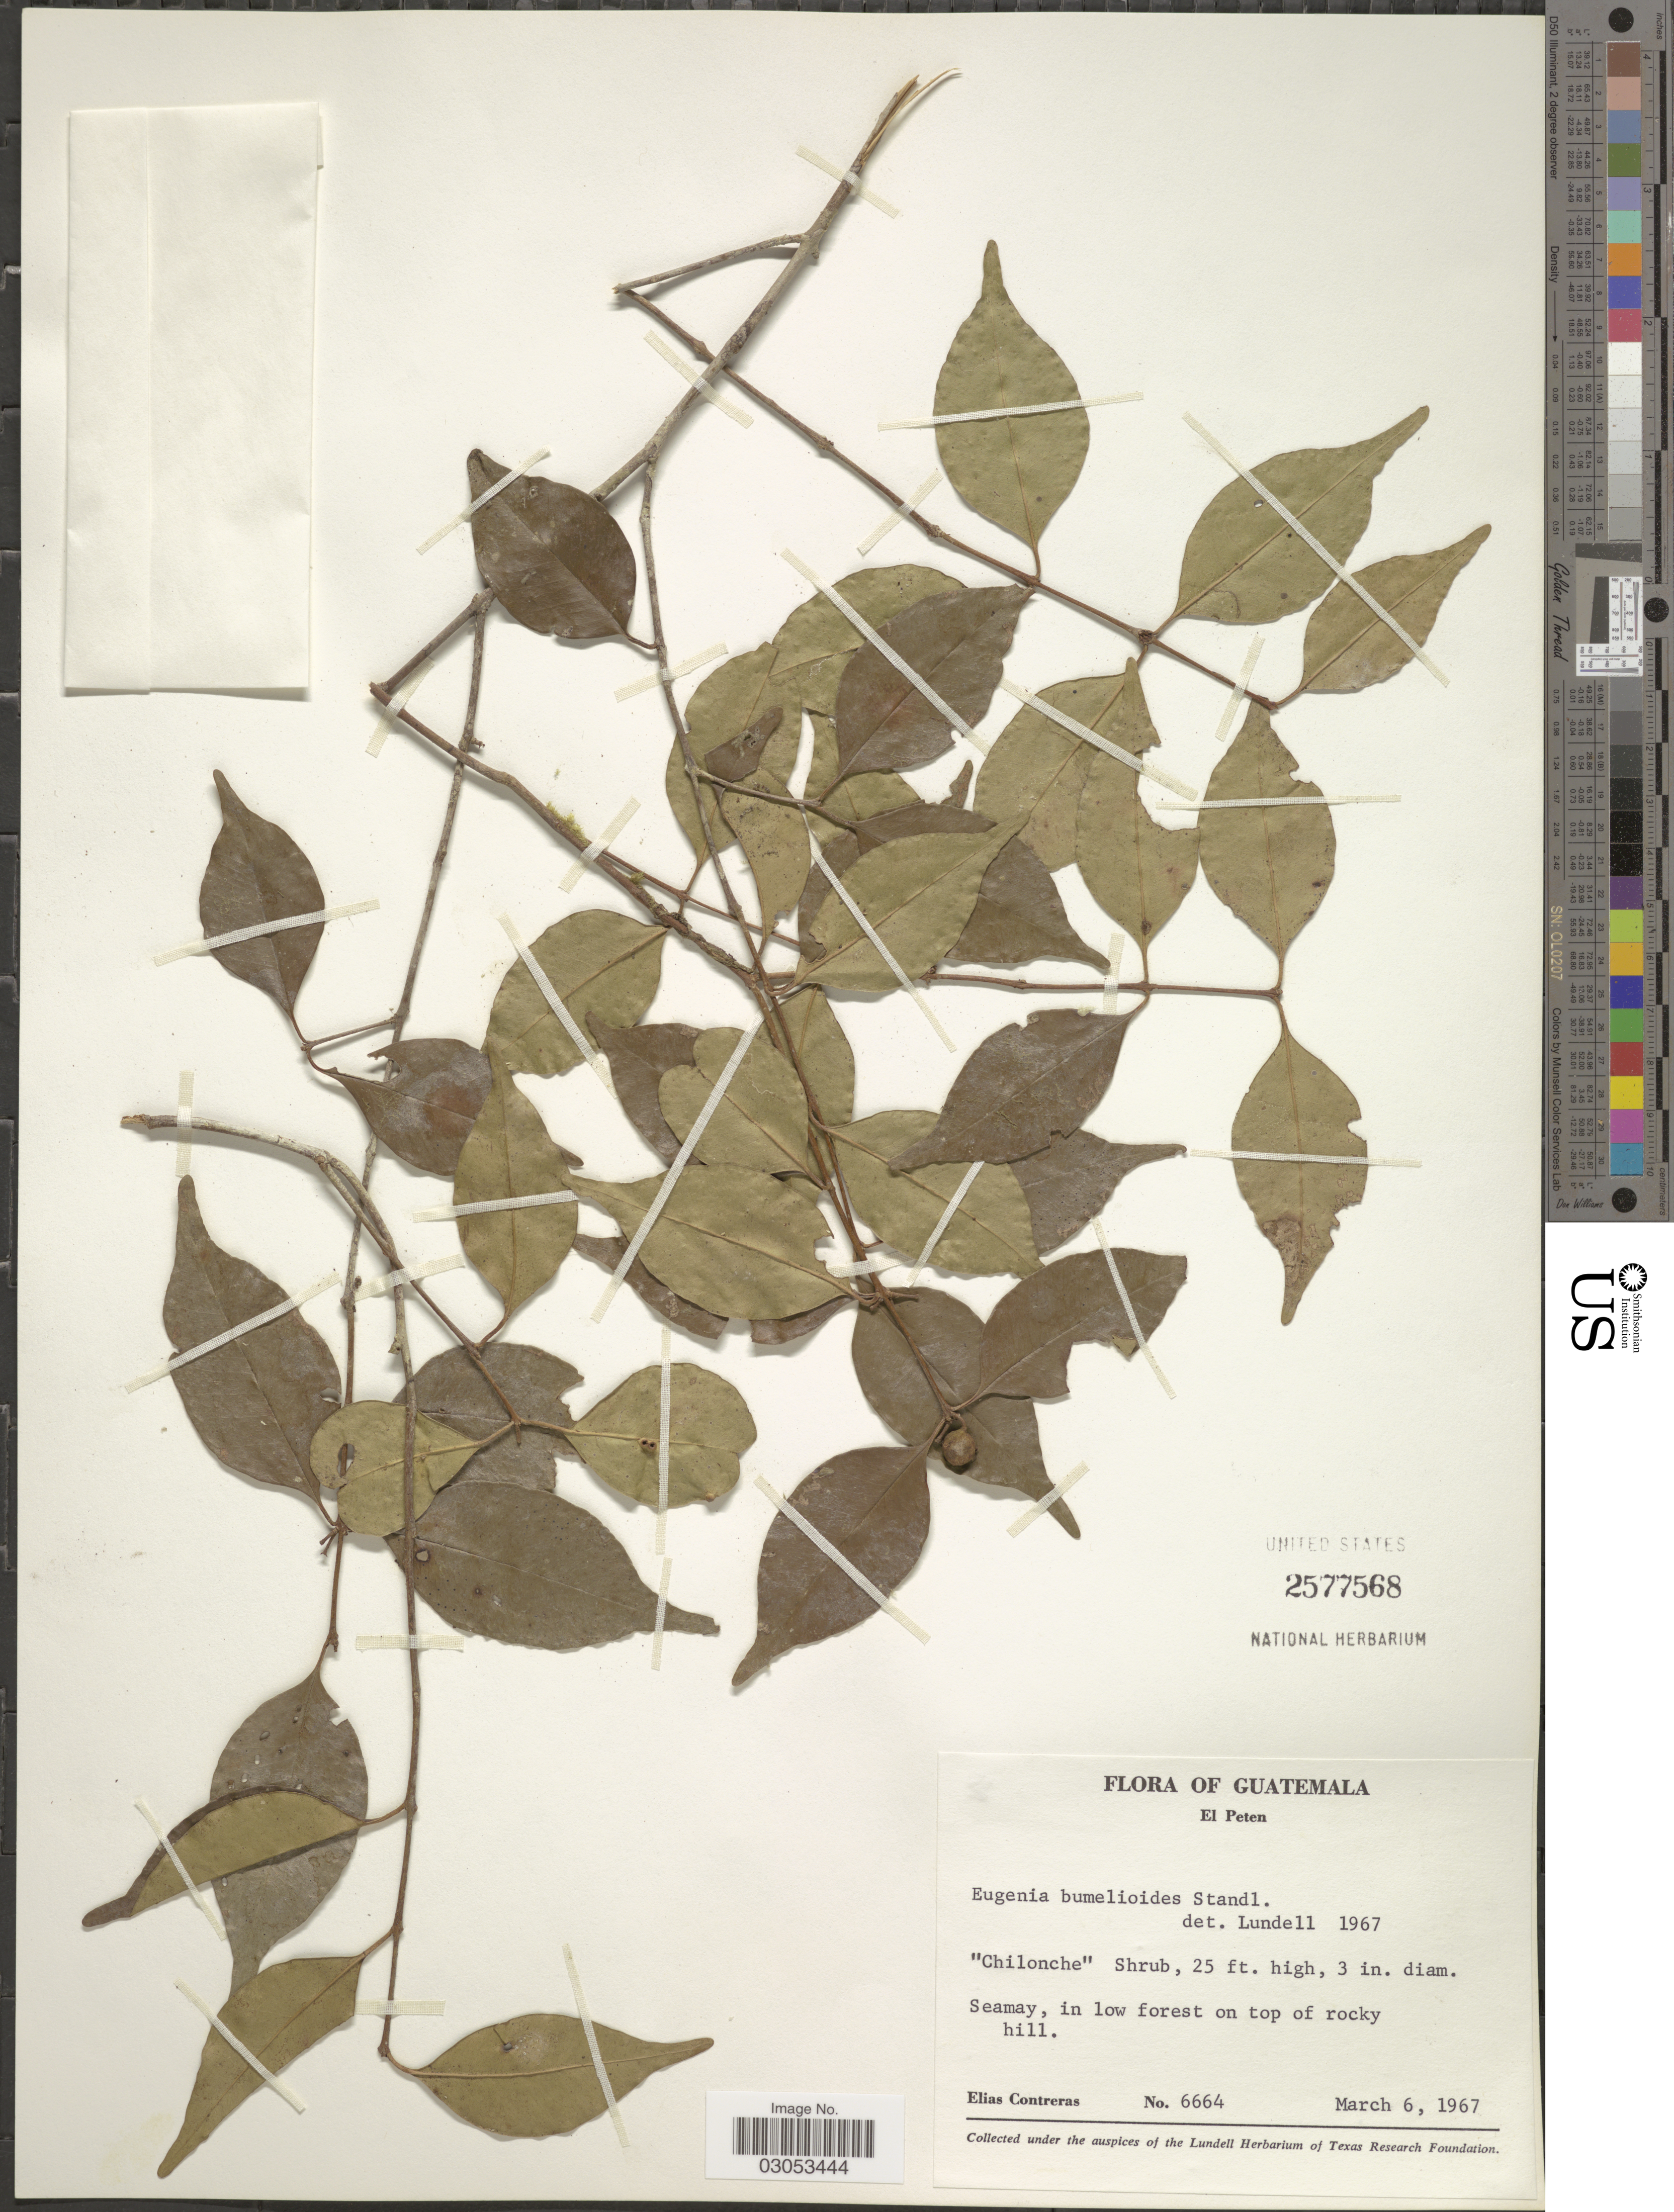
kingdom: Plantae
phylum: Tracheophyta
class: Magnoliopsida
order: Myrtales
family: Myrtaceae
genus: Eugenia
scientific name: Eugenia bumelioides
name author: Standl.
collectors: E. Contreras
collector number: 6664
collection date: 1967-03-06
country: Guatemala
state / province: El Petén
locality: Seamay, in low forest on top of rocky hill.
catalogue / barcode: US 2577568